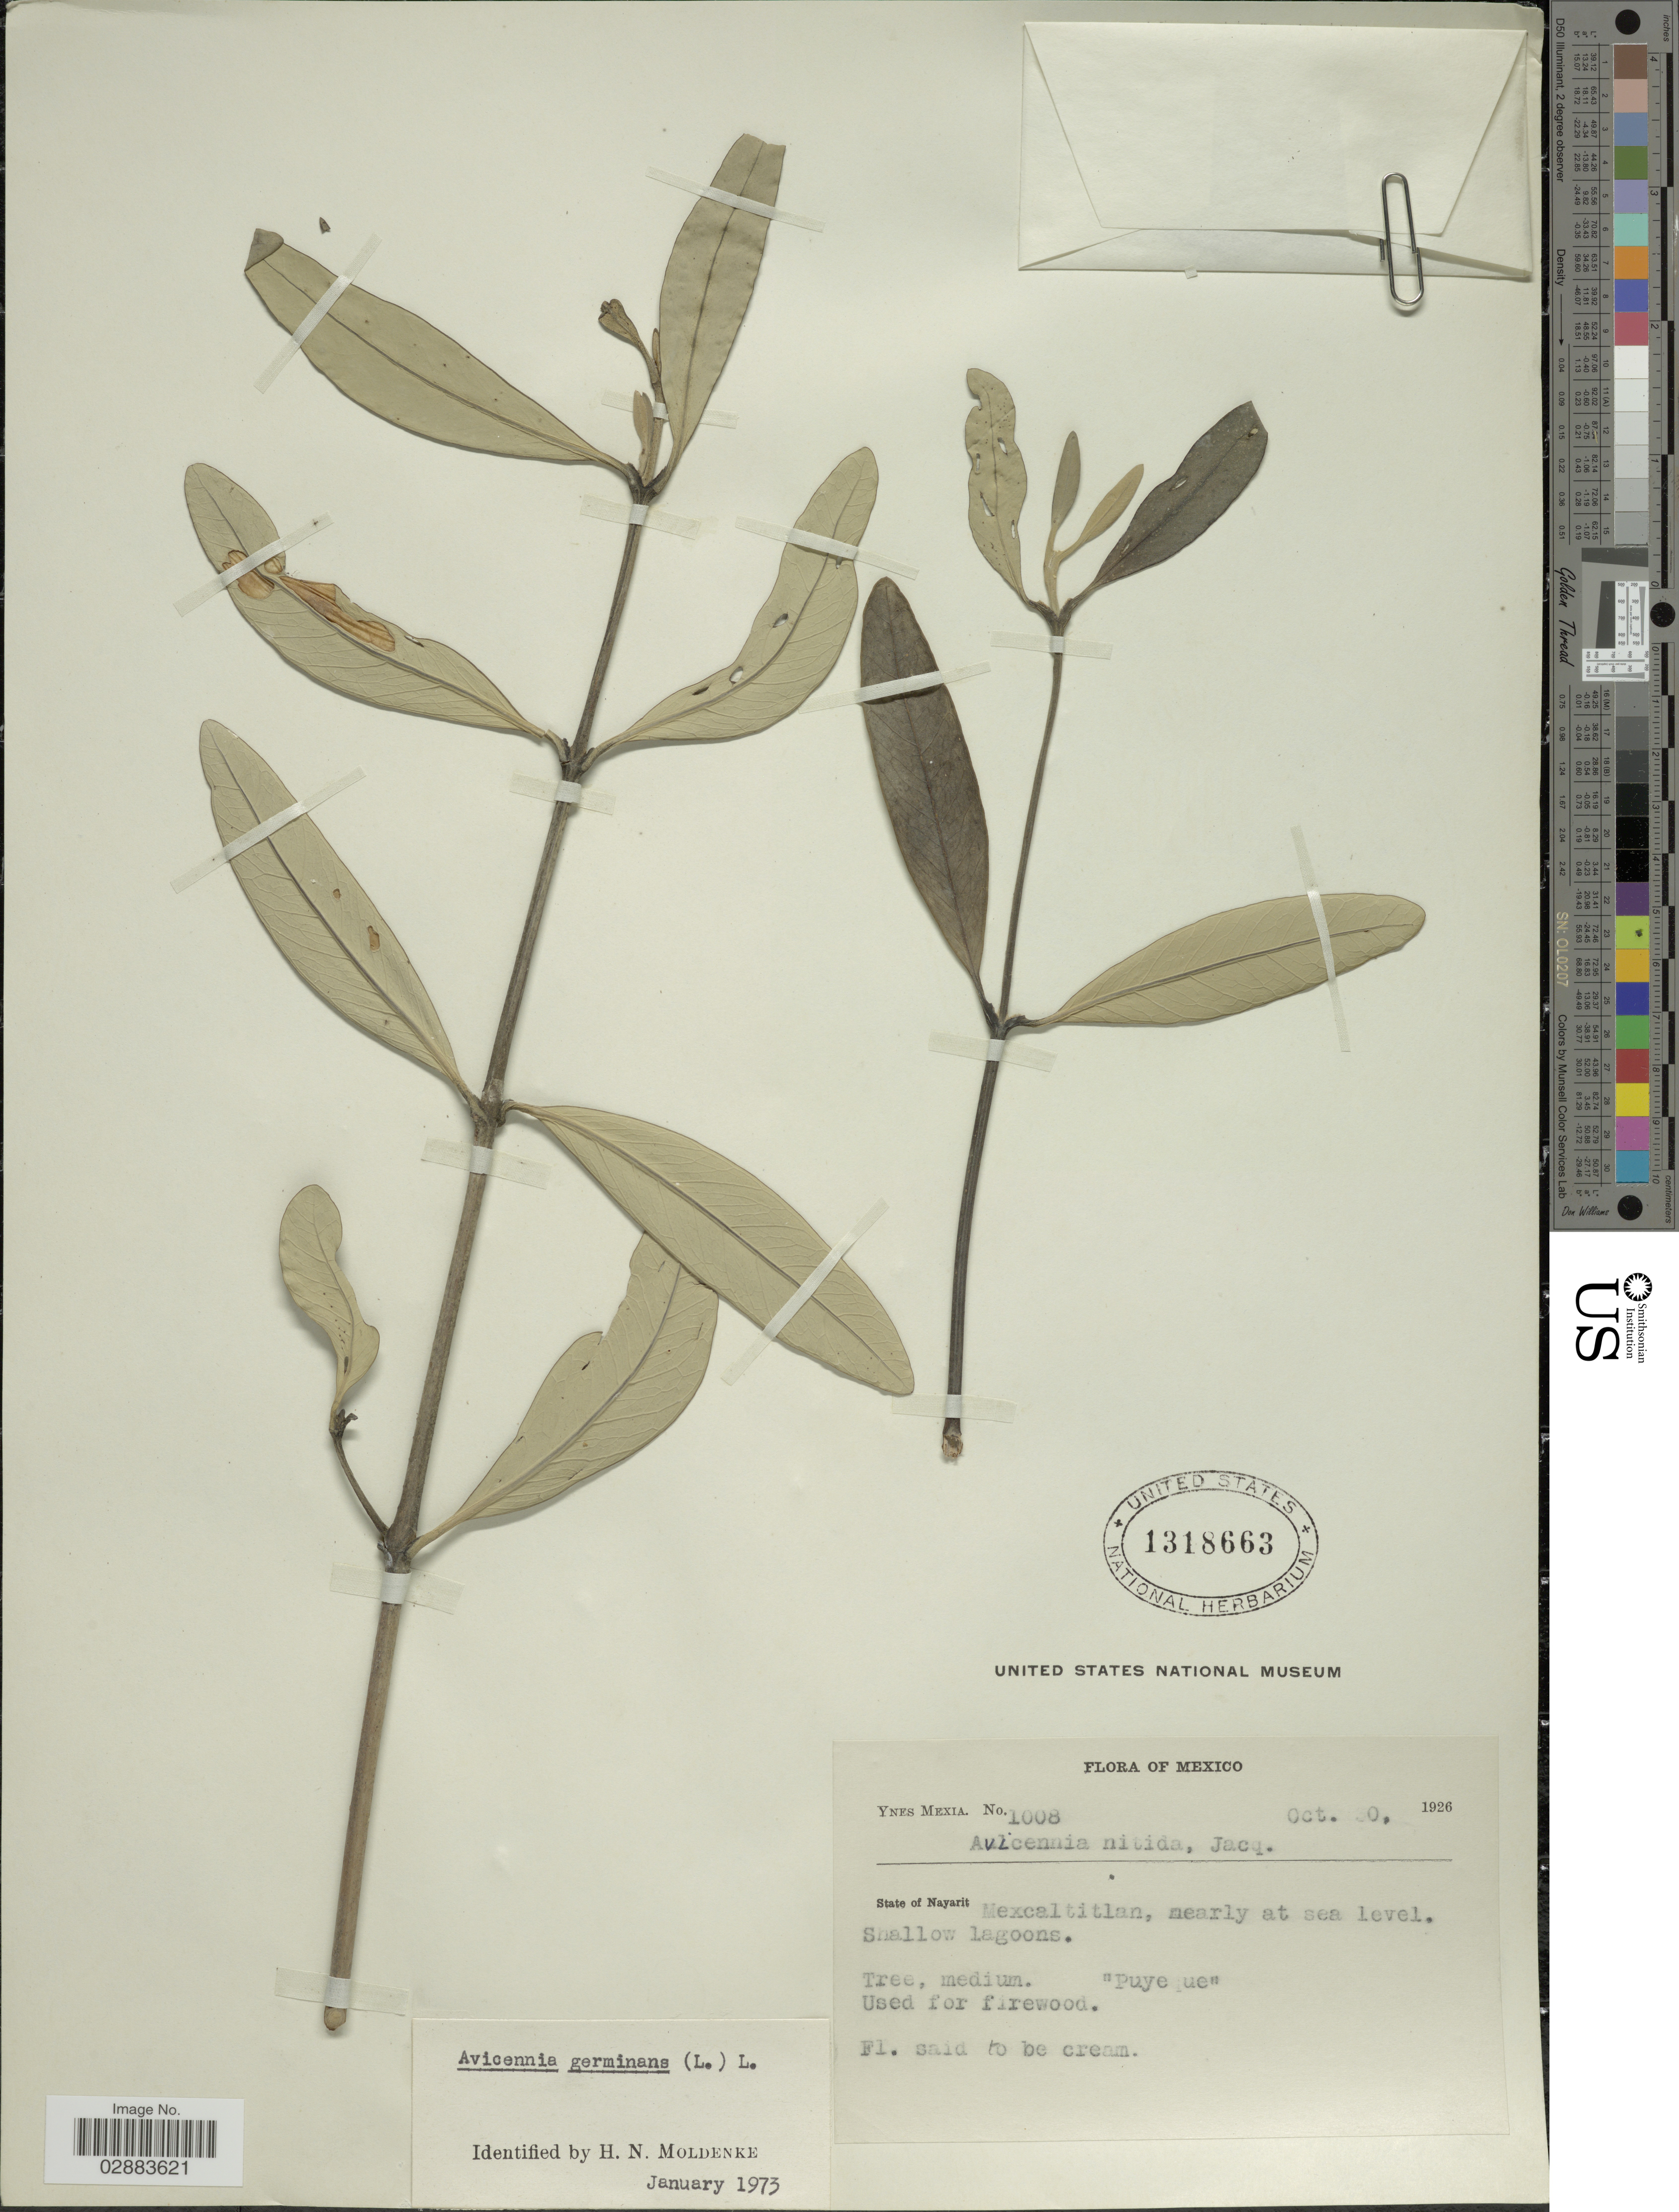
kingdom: Plantae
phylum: Tracheophyta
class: Magnoliopsida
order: Lamiales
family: Acanthaceae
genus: Avicennia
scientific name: Avicennia germinans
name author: (L.) L.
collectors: Y. Mexia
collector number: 1008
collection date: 1926-10-30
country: Mexico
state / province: Nayarit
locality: Mexcaltitlan.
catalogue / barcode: US 1318663